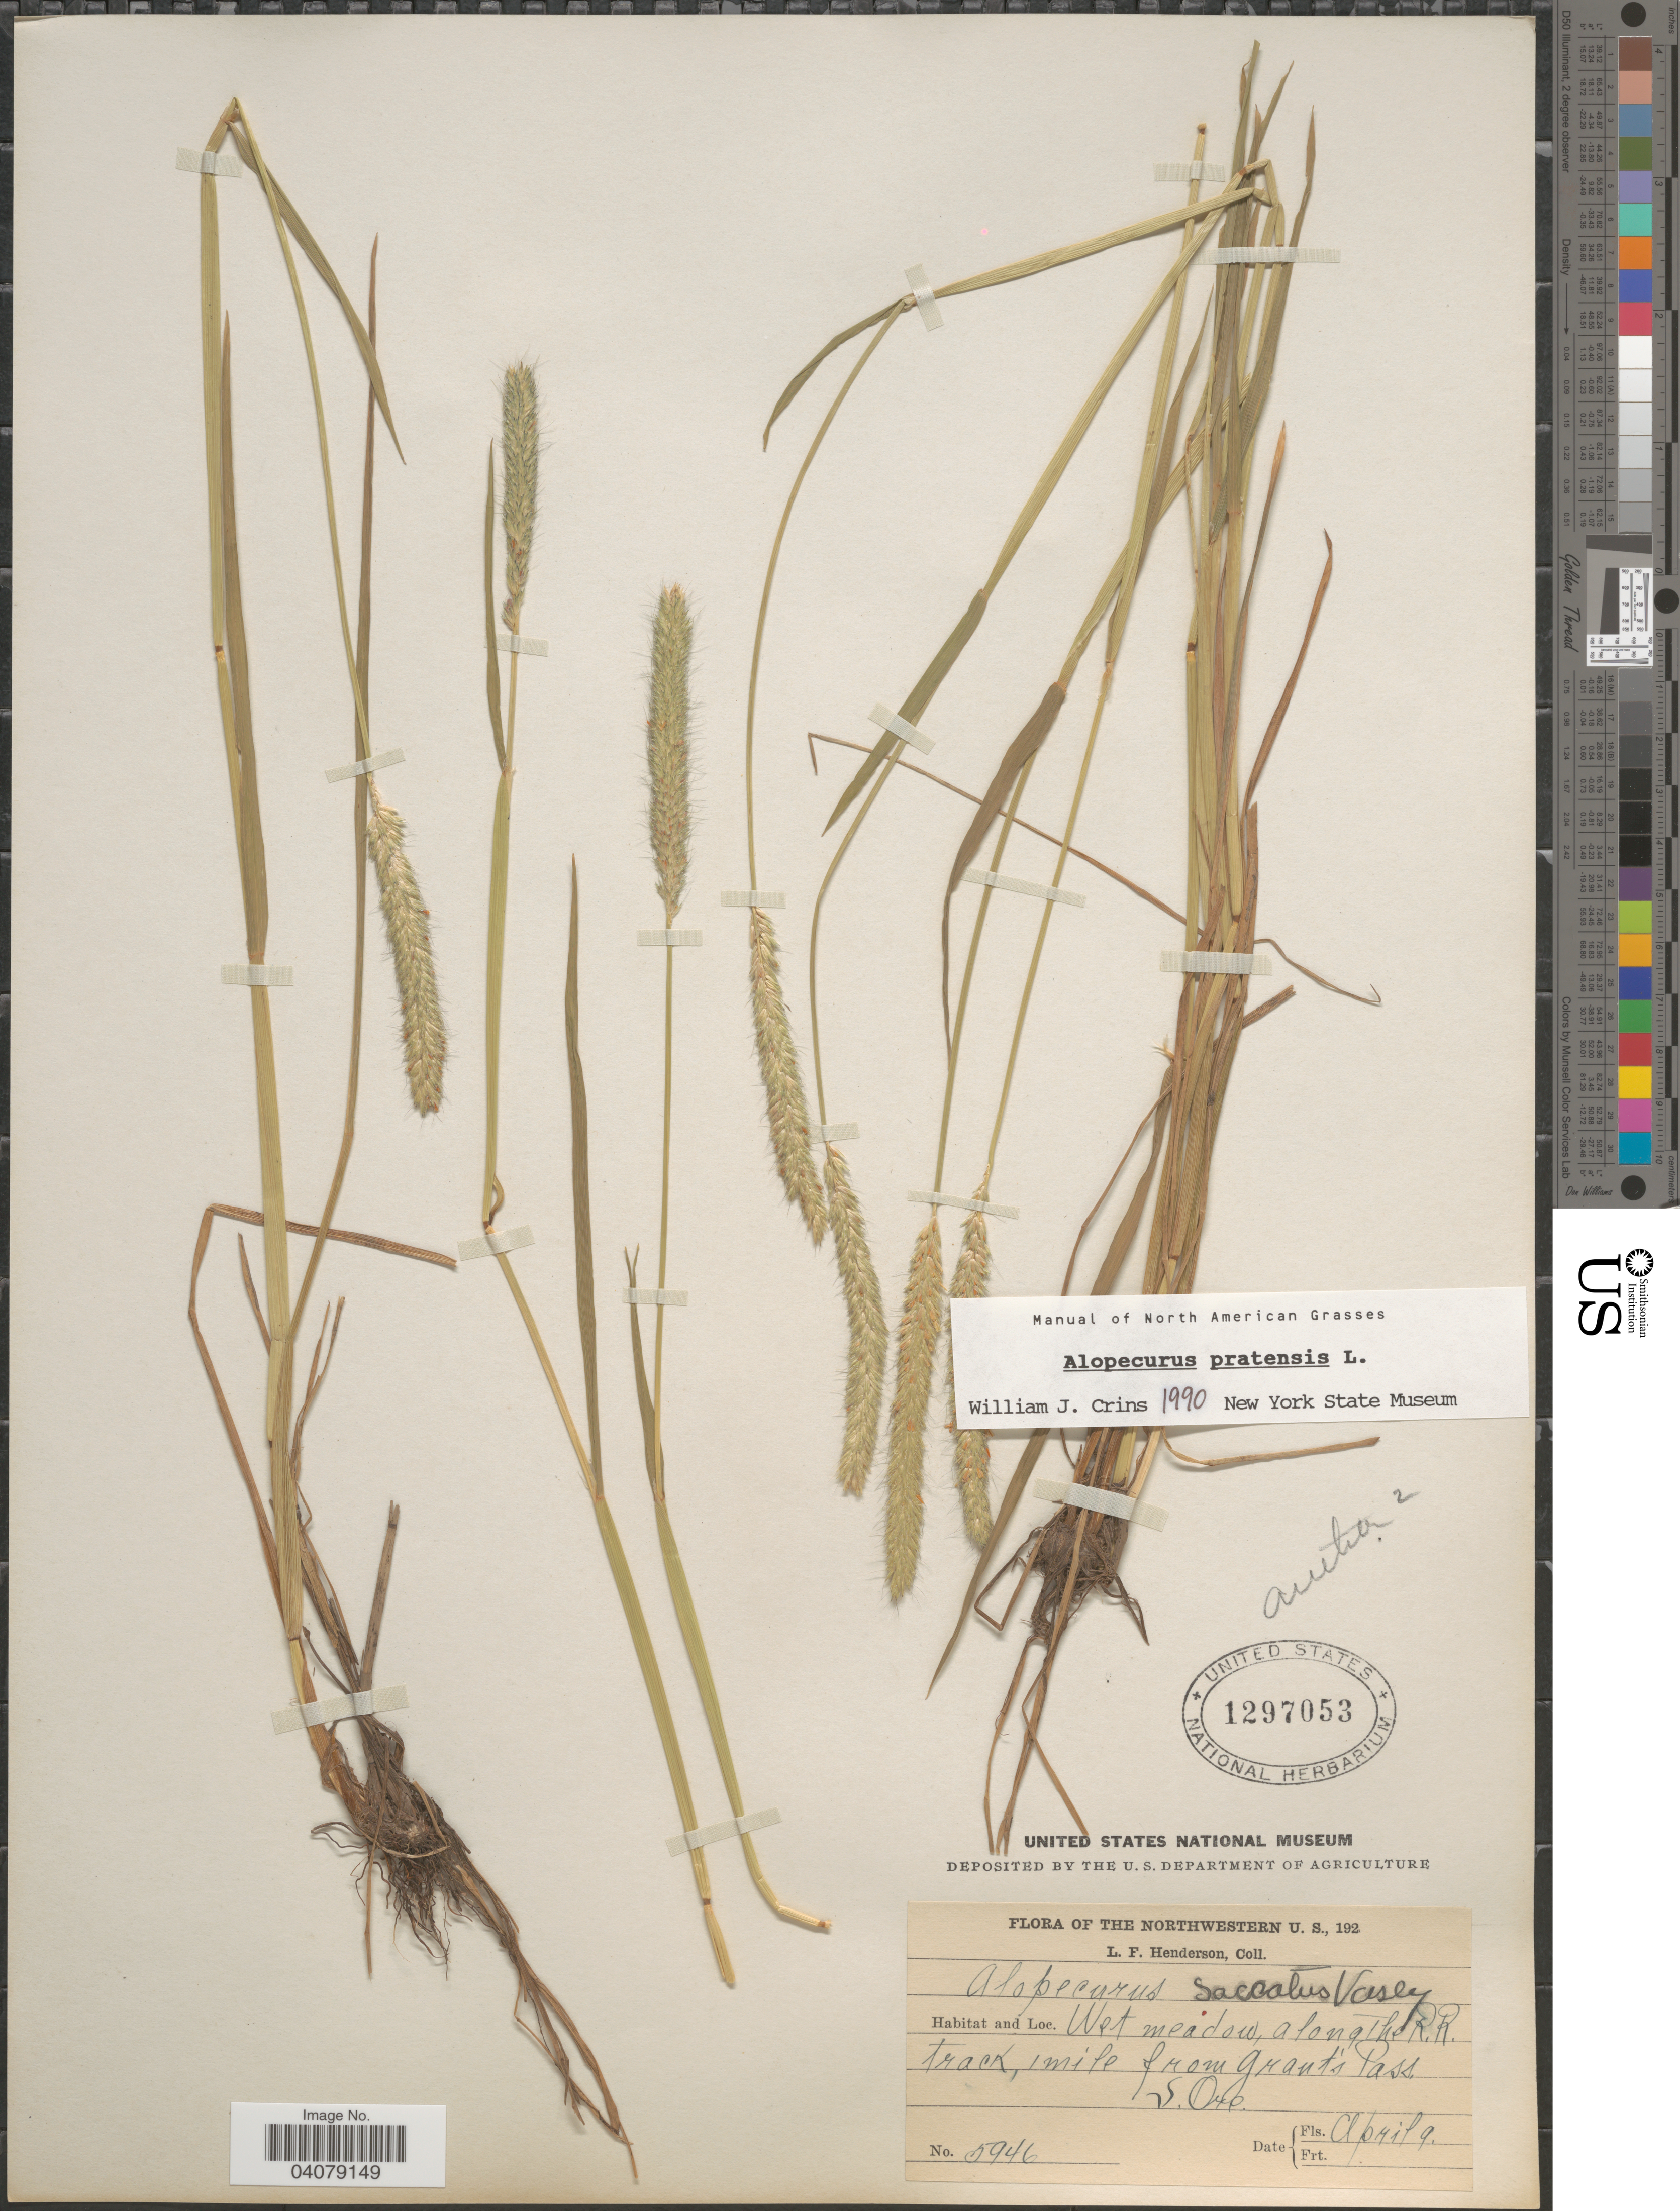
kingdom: Plantae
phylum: Tracheophyta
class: Liliopsida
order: Poales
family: Poaceae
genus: Alopecurus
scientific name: Alopecurus pratensis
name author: L.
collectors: L. Henderson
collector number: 5946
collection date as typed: Transcribed d/m/y: /4/9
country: United States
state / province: Oregon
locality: The Northwestern U. S. Wet meadow, along The R.R. track, 1 mile from Grant's Pass. S. Ore.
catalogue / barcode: US 1297053